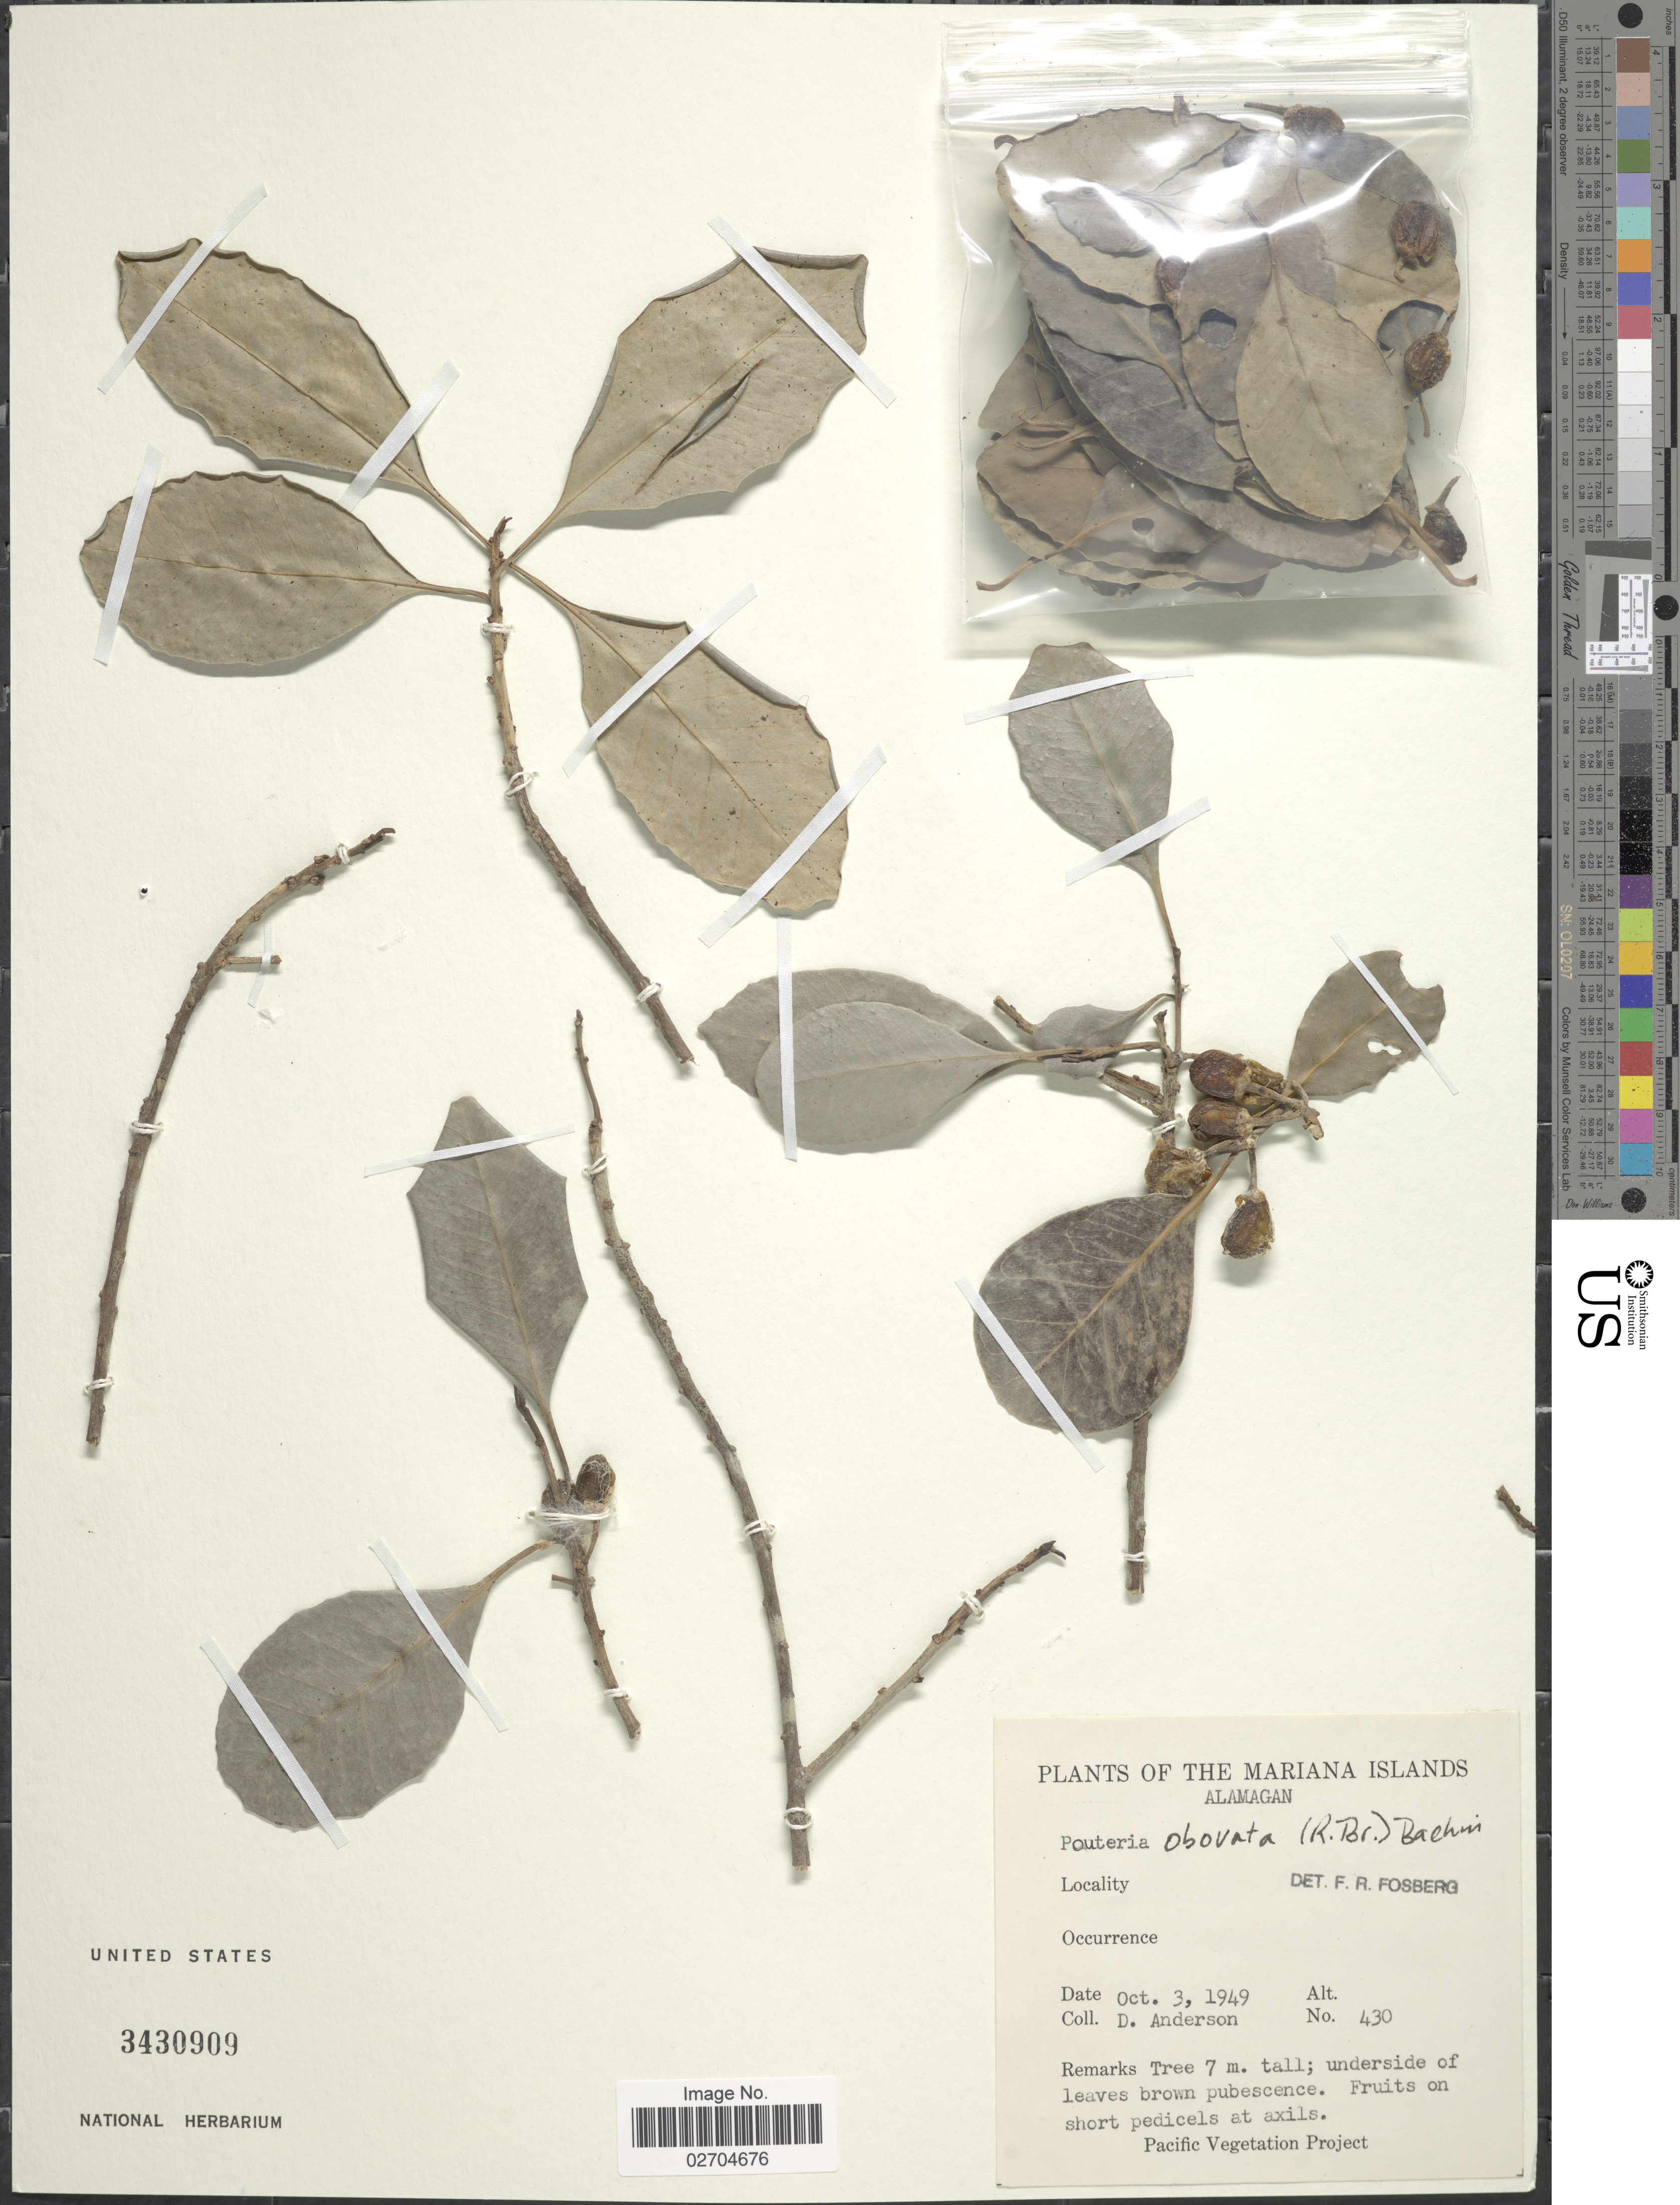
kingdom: Plantae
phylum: Tracheophyta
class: Magnoliopsida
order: Ericales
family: Sapotaceae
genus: Planchonella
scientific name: Planchonella obovata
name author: (R. Br.) Pierre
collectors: D. Anderson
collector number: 430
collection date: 1949-10-03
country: Northern Mariana Islands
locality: Marianas Islands. Alamagan.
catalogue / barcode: US 3430909